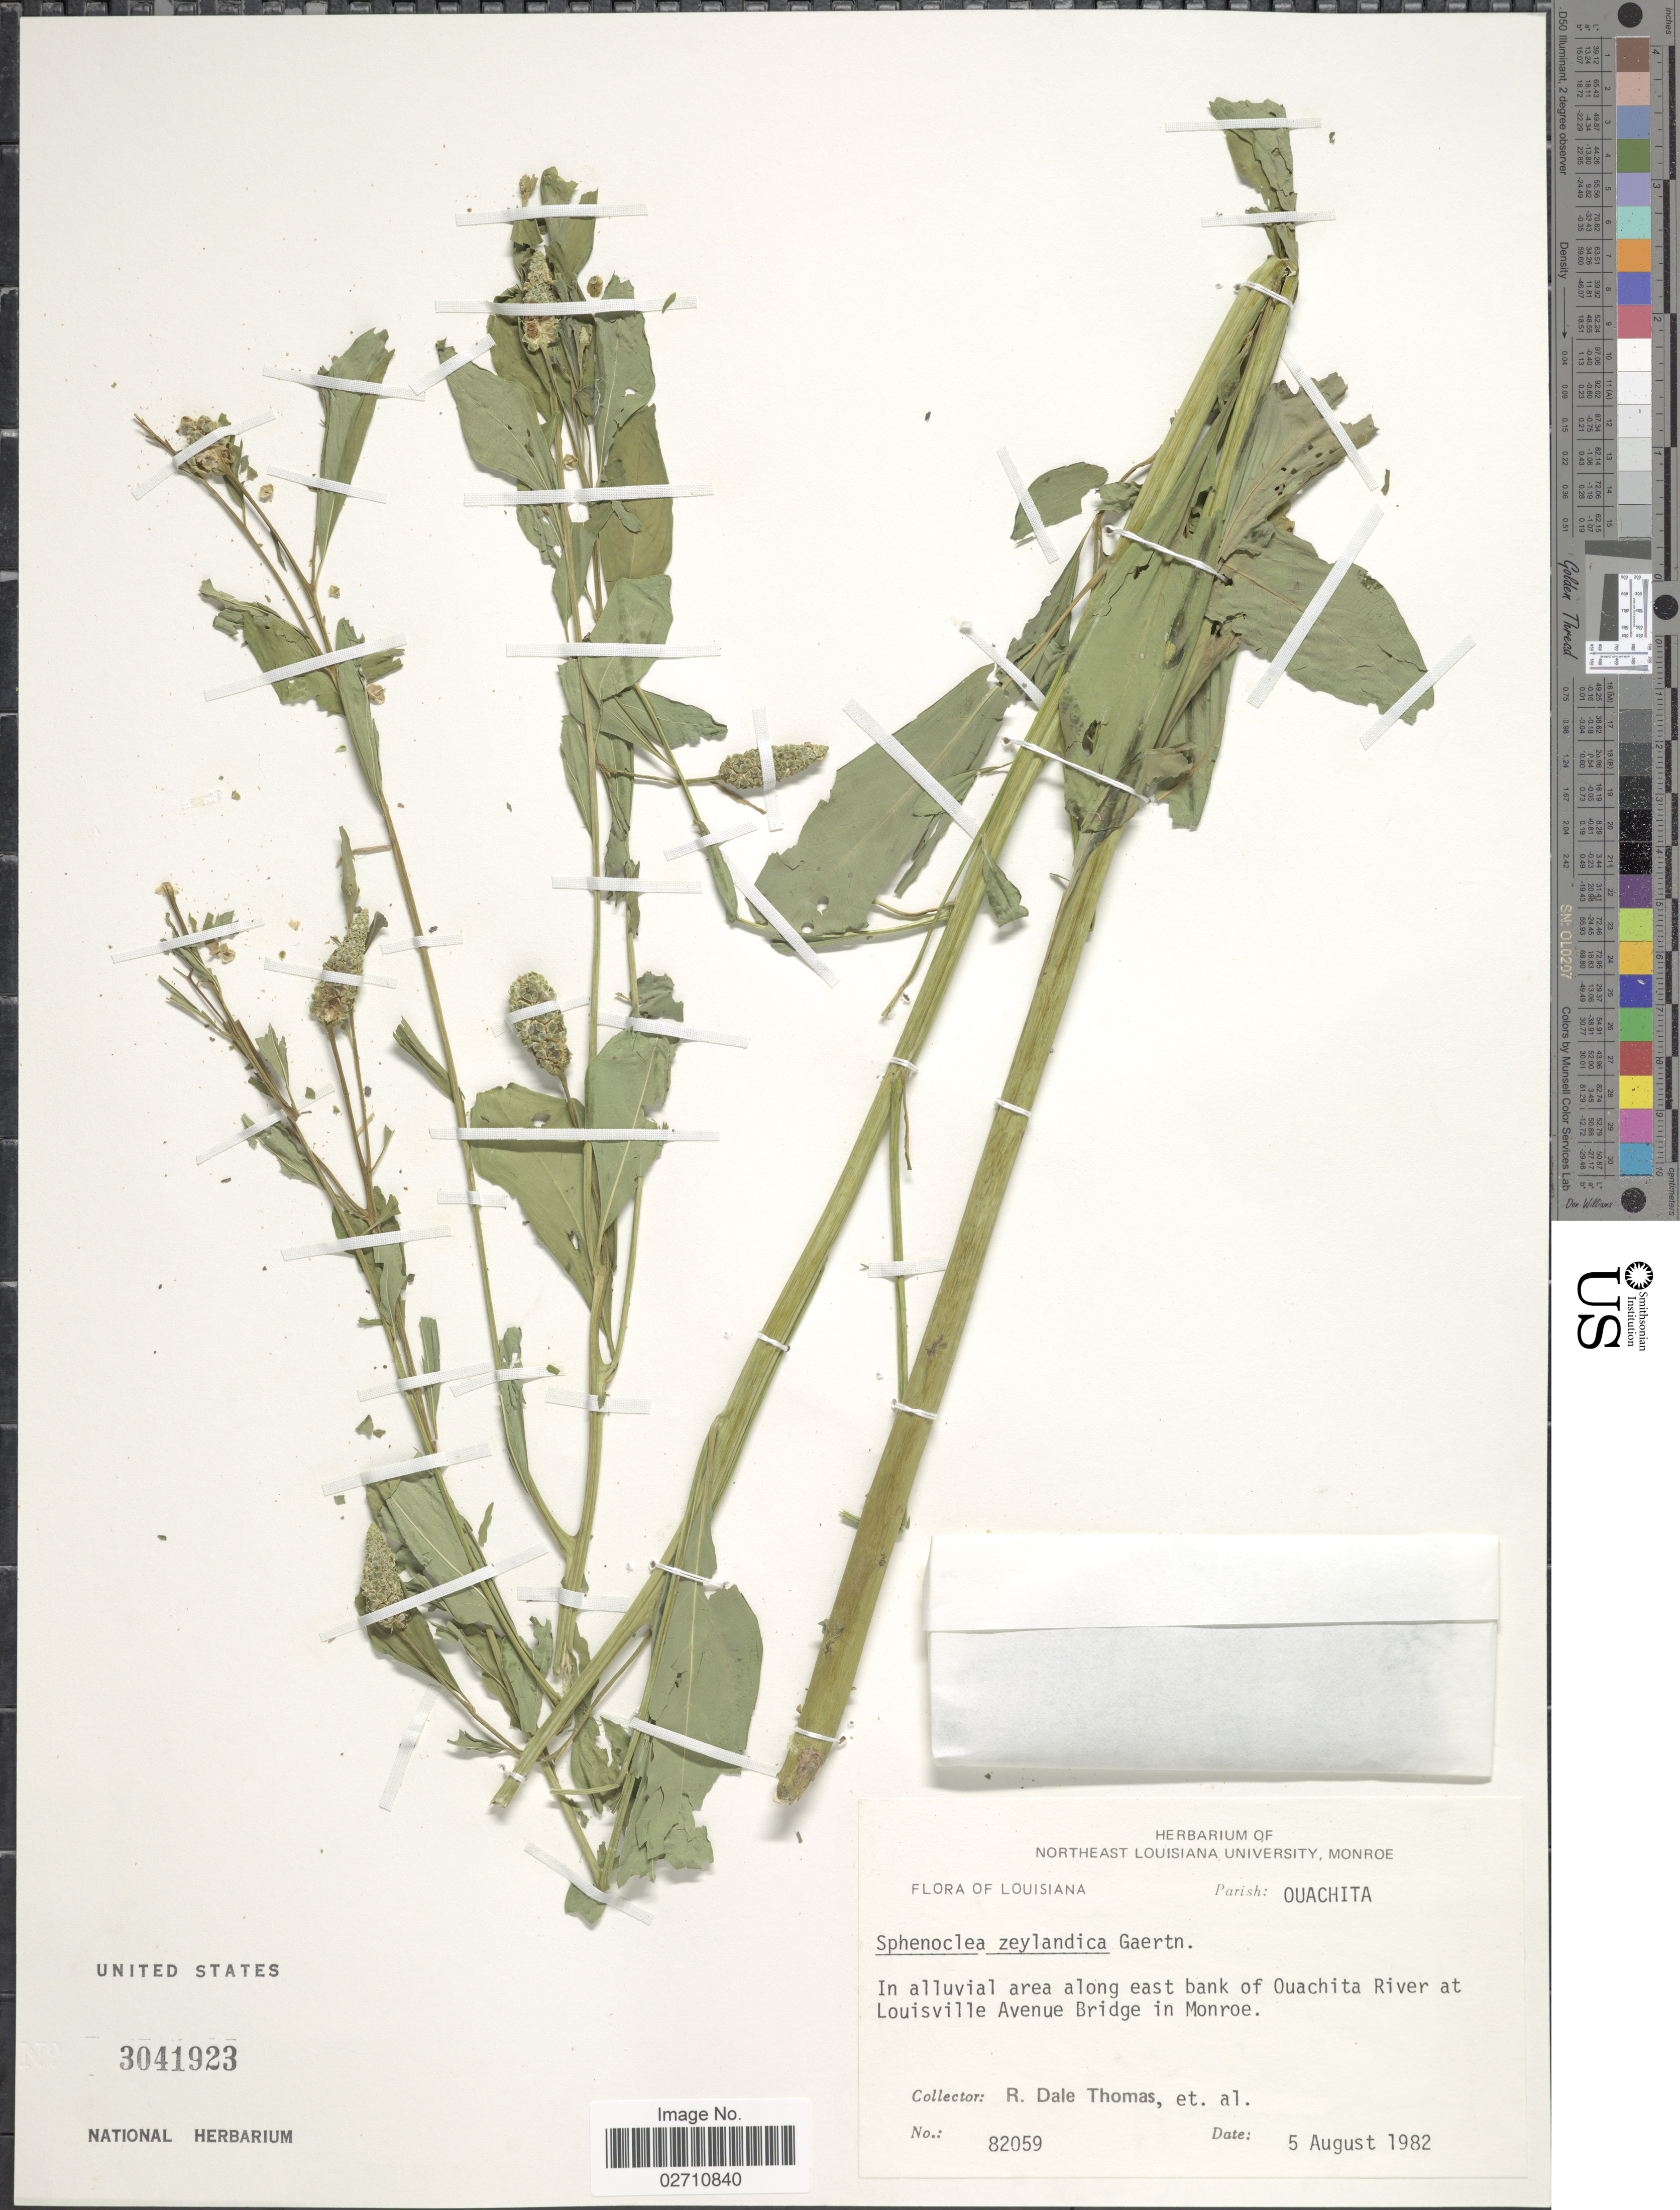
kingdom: Plantae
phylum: Tracheophyta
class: Magnoliopsida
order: Solanales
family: Sphenocleaceae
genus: Sphenoclea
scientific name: Sphenoclea zeylanica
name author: Gaertn.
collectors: R. Thomas & et al.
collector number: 82059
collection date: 1982-08-05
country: United States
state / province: Louisiana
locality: Parish: Ouachita. east bank of Ouachita River at Louisville Avenue Bridge in Monroe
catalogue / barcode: US 3041923